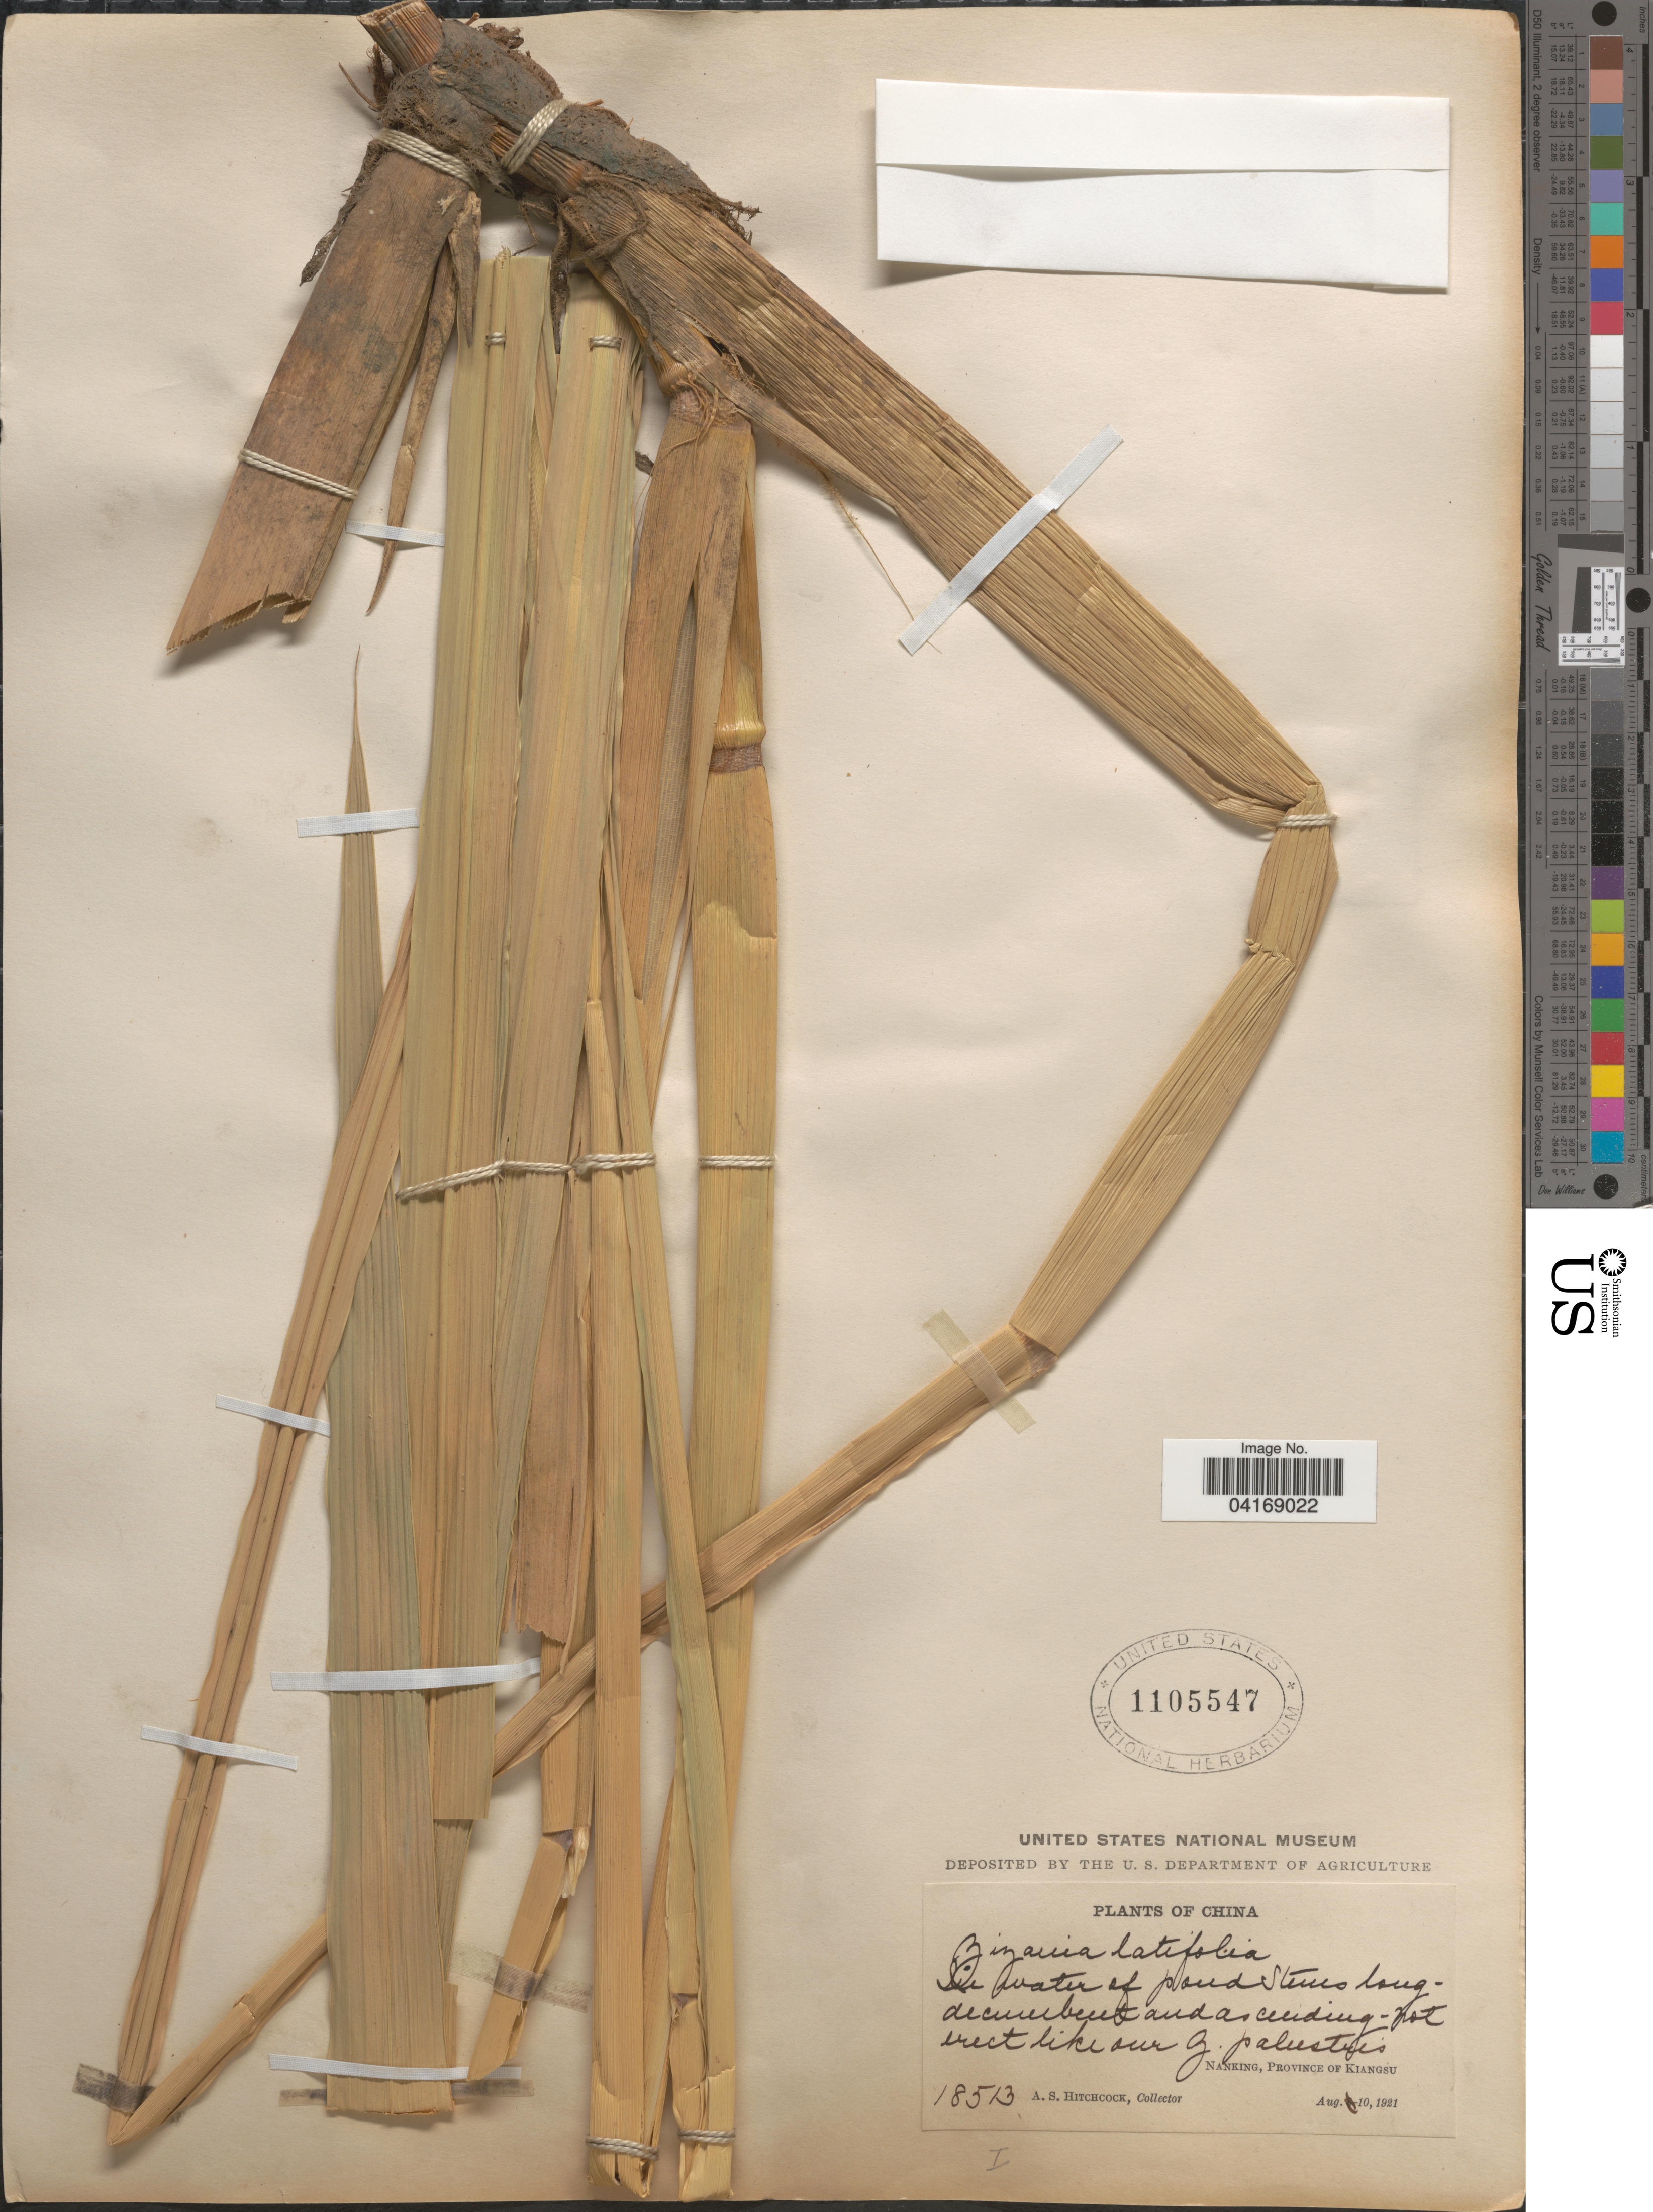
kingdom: Plantae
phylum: Tracheophyta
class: Liliopsida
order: Poales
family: Poaceae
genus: Zizania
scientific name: Zizania latifolia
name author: (Griseb.) Stapf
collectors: A. S. Hitchcock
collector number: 18513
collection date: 1921-08-10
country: China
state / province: Jiangsu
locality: Nanking, Province of Kiangsu.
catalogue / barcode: US 1105547